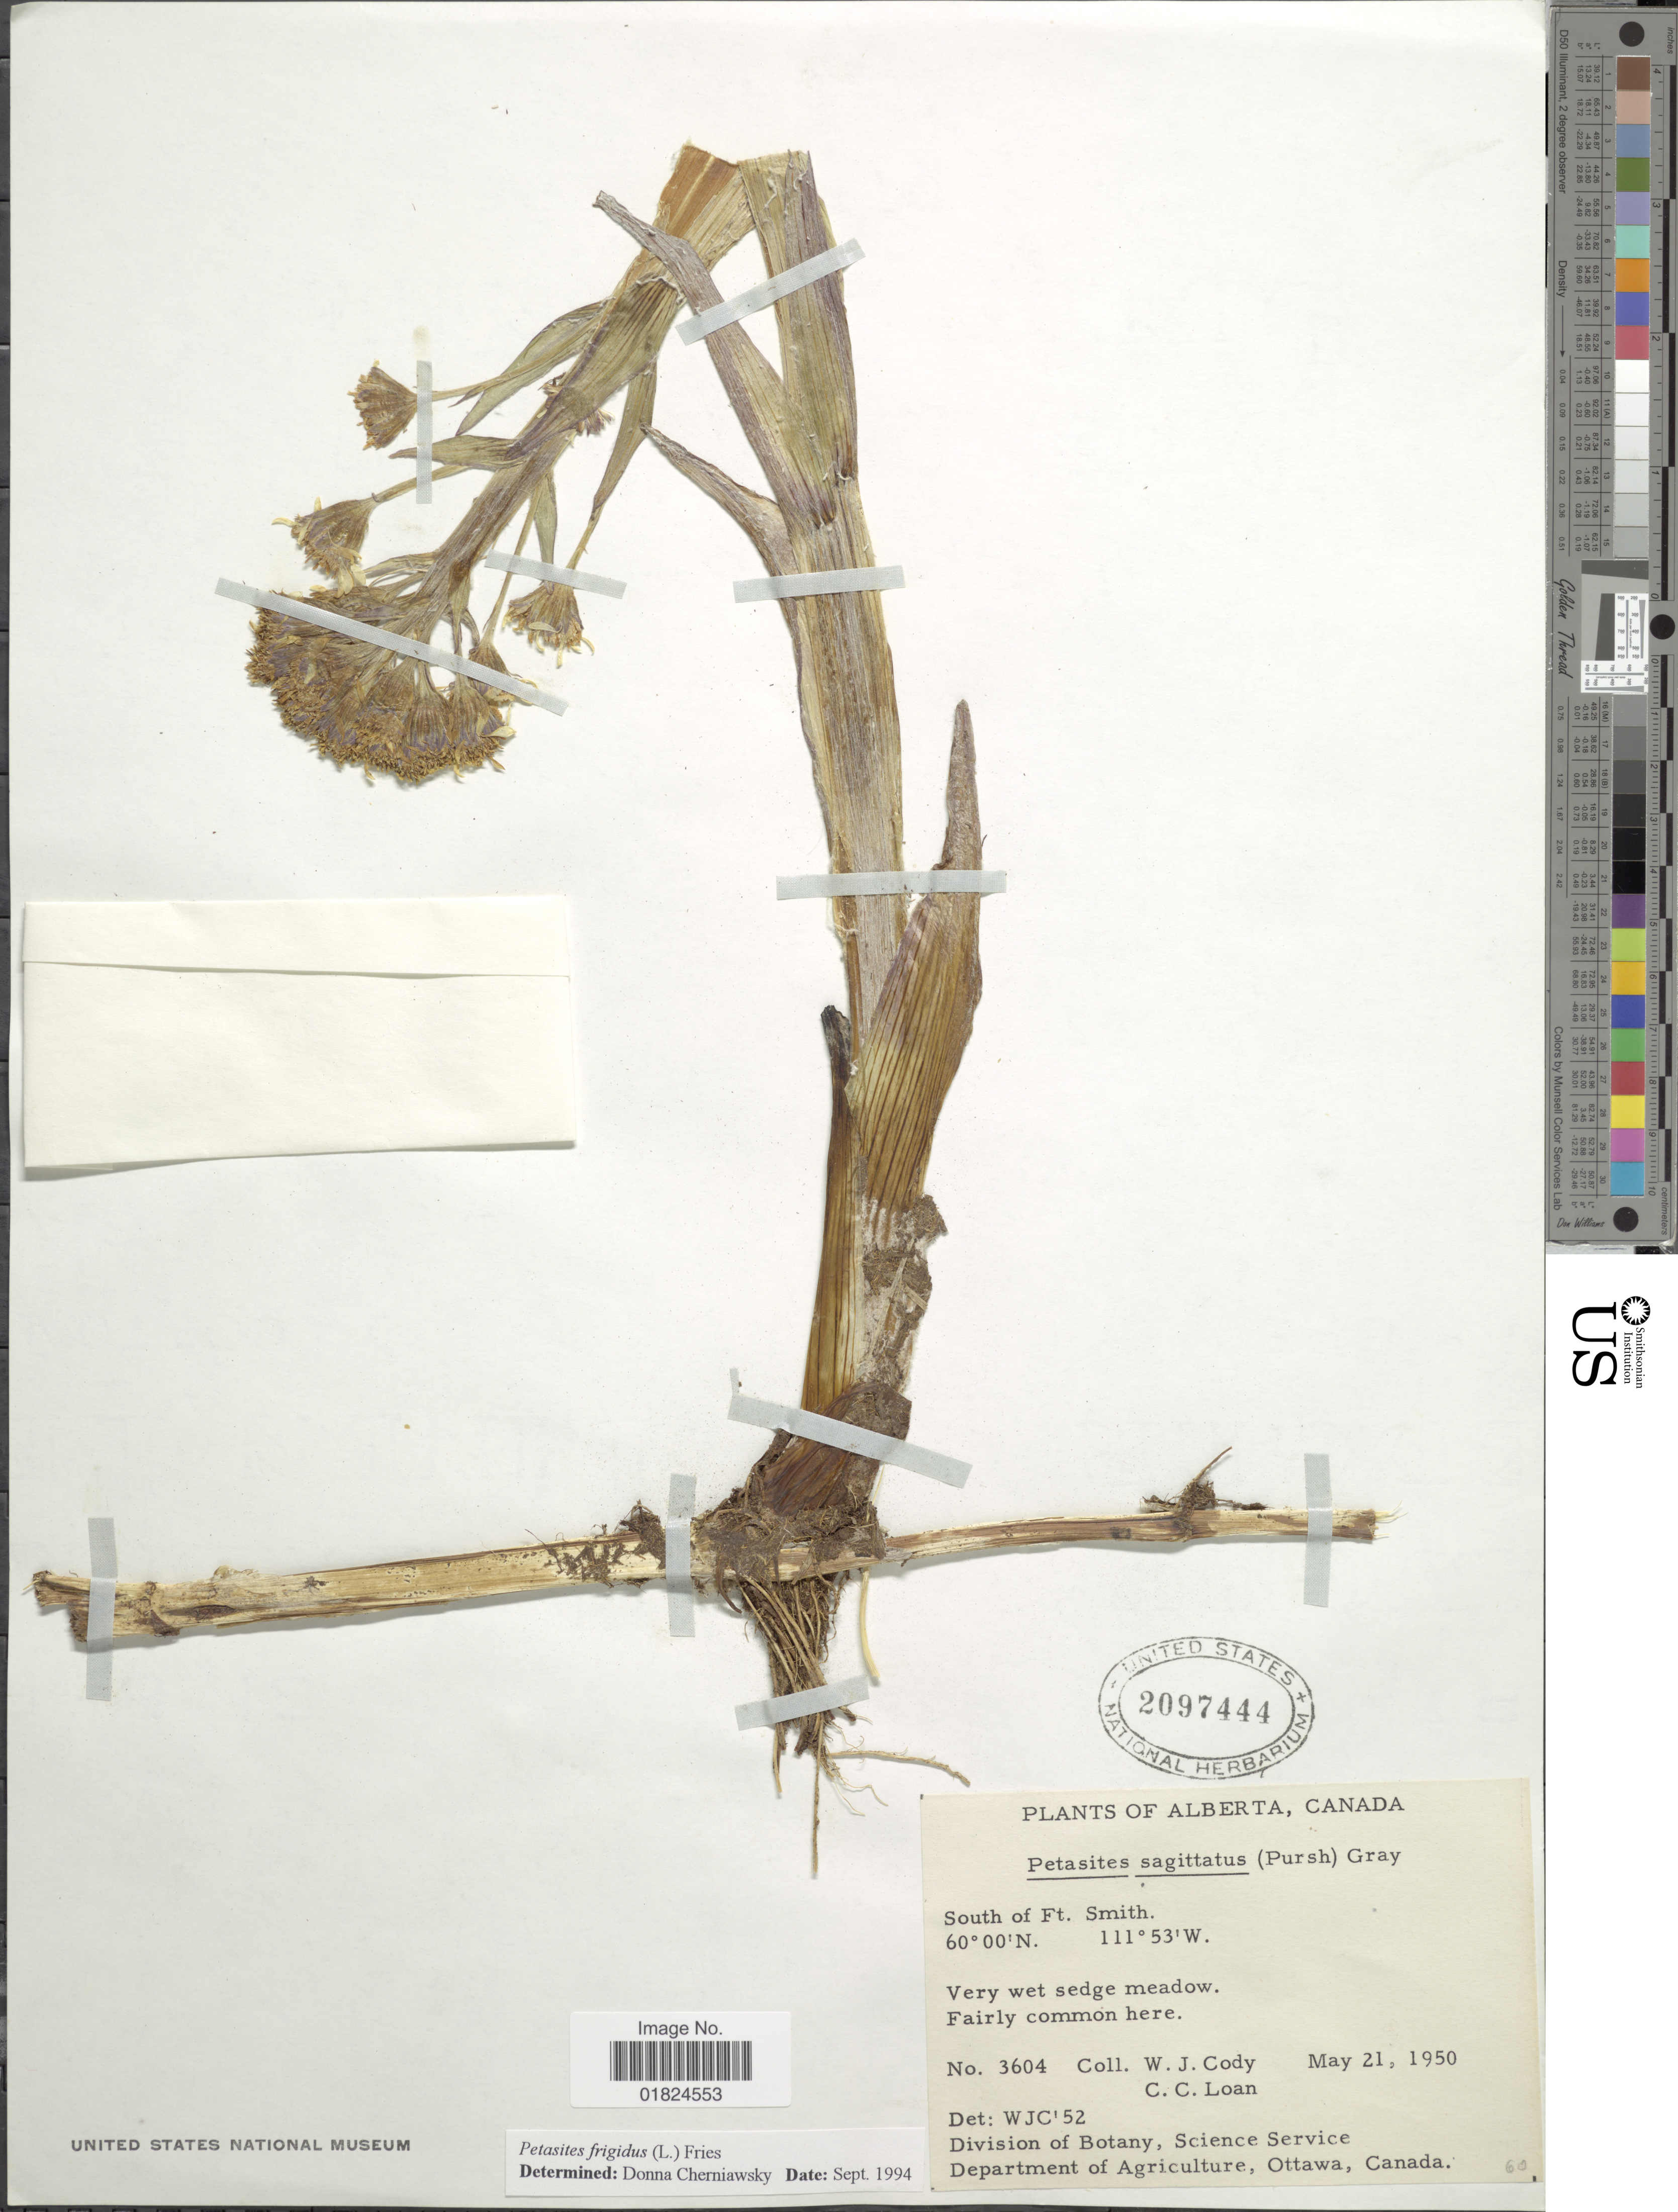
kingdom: Plantae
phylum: Tracheophyta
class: Magnoliopsida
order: Asterales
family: Asteraceae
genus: Petasites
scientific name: Petasites frigidus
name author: (L.) Fr.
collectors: W. Cody & C. Loan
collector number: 3604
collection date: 1950-05-21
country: Canada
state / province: Alberta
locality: South of Ft. Smith, very wet sedge meadow.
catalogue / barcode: US 2097444